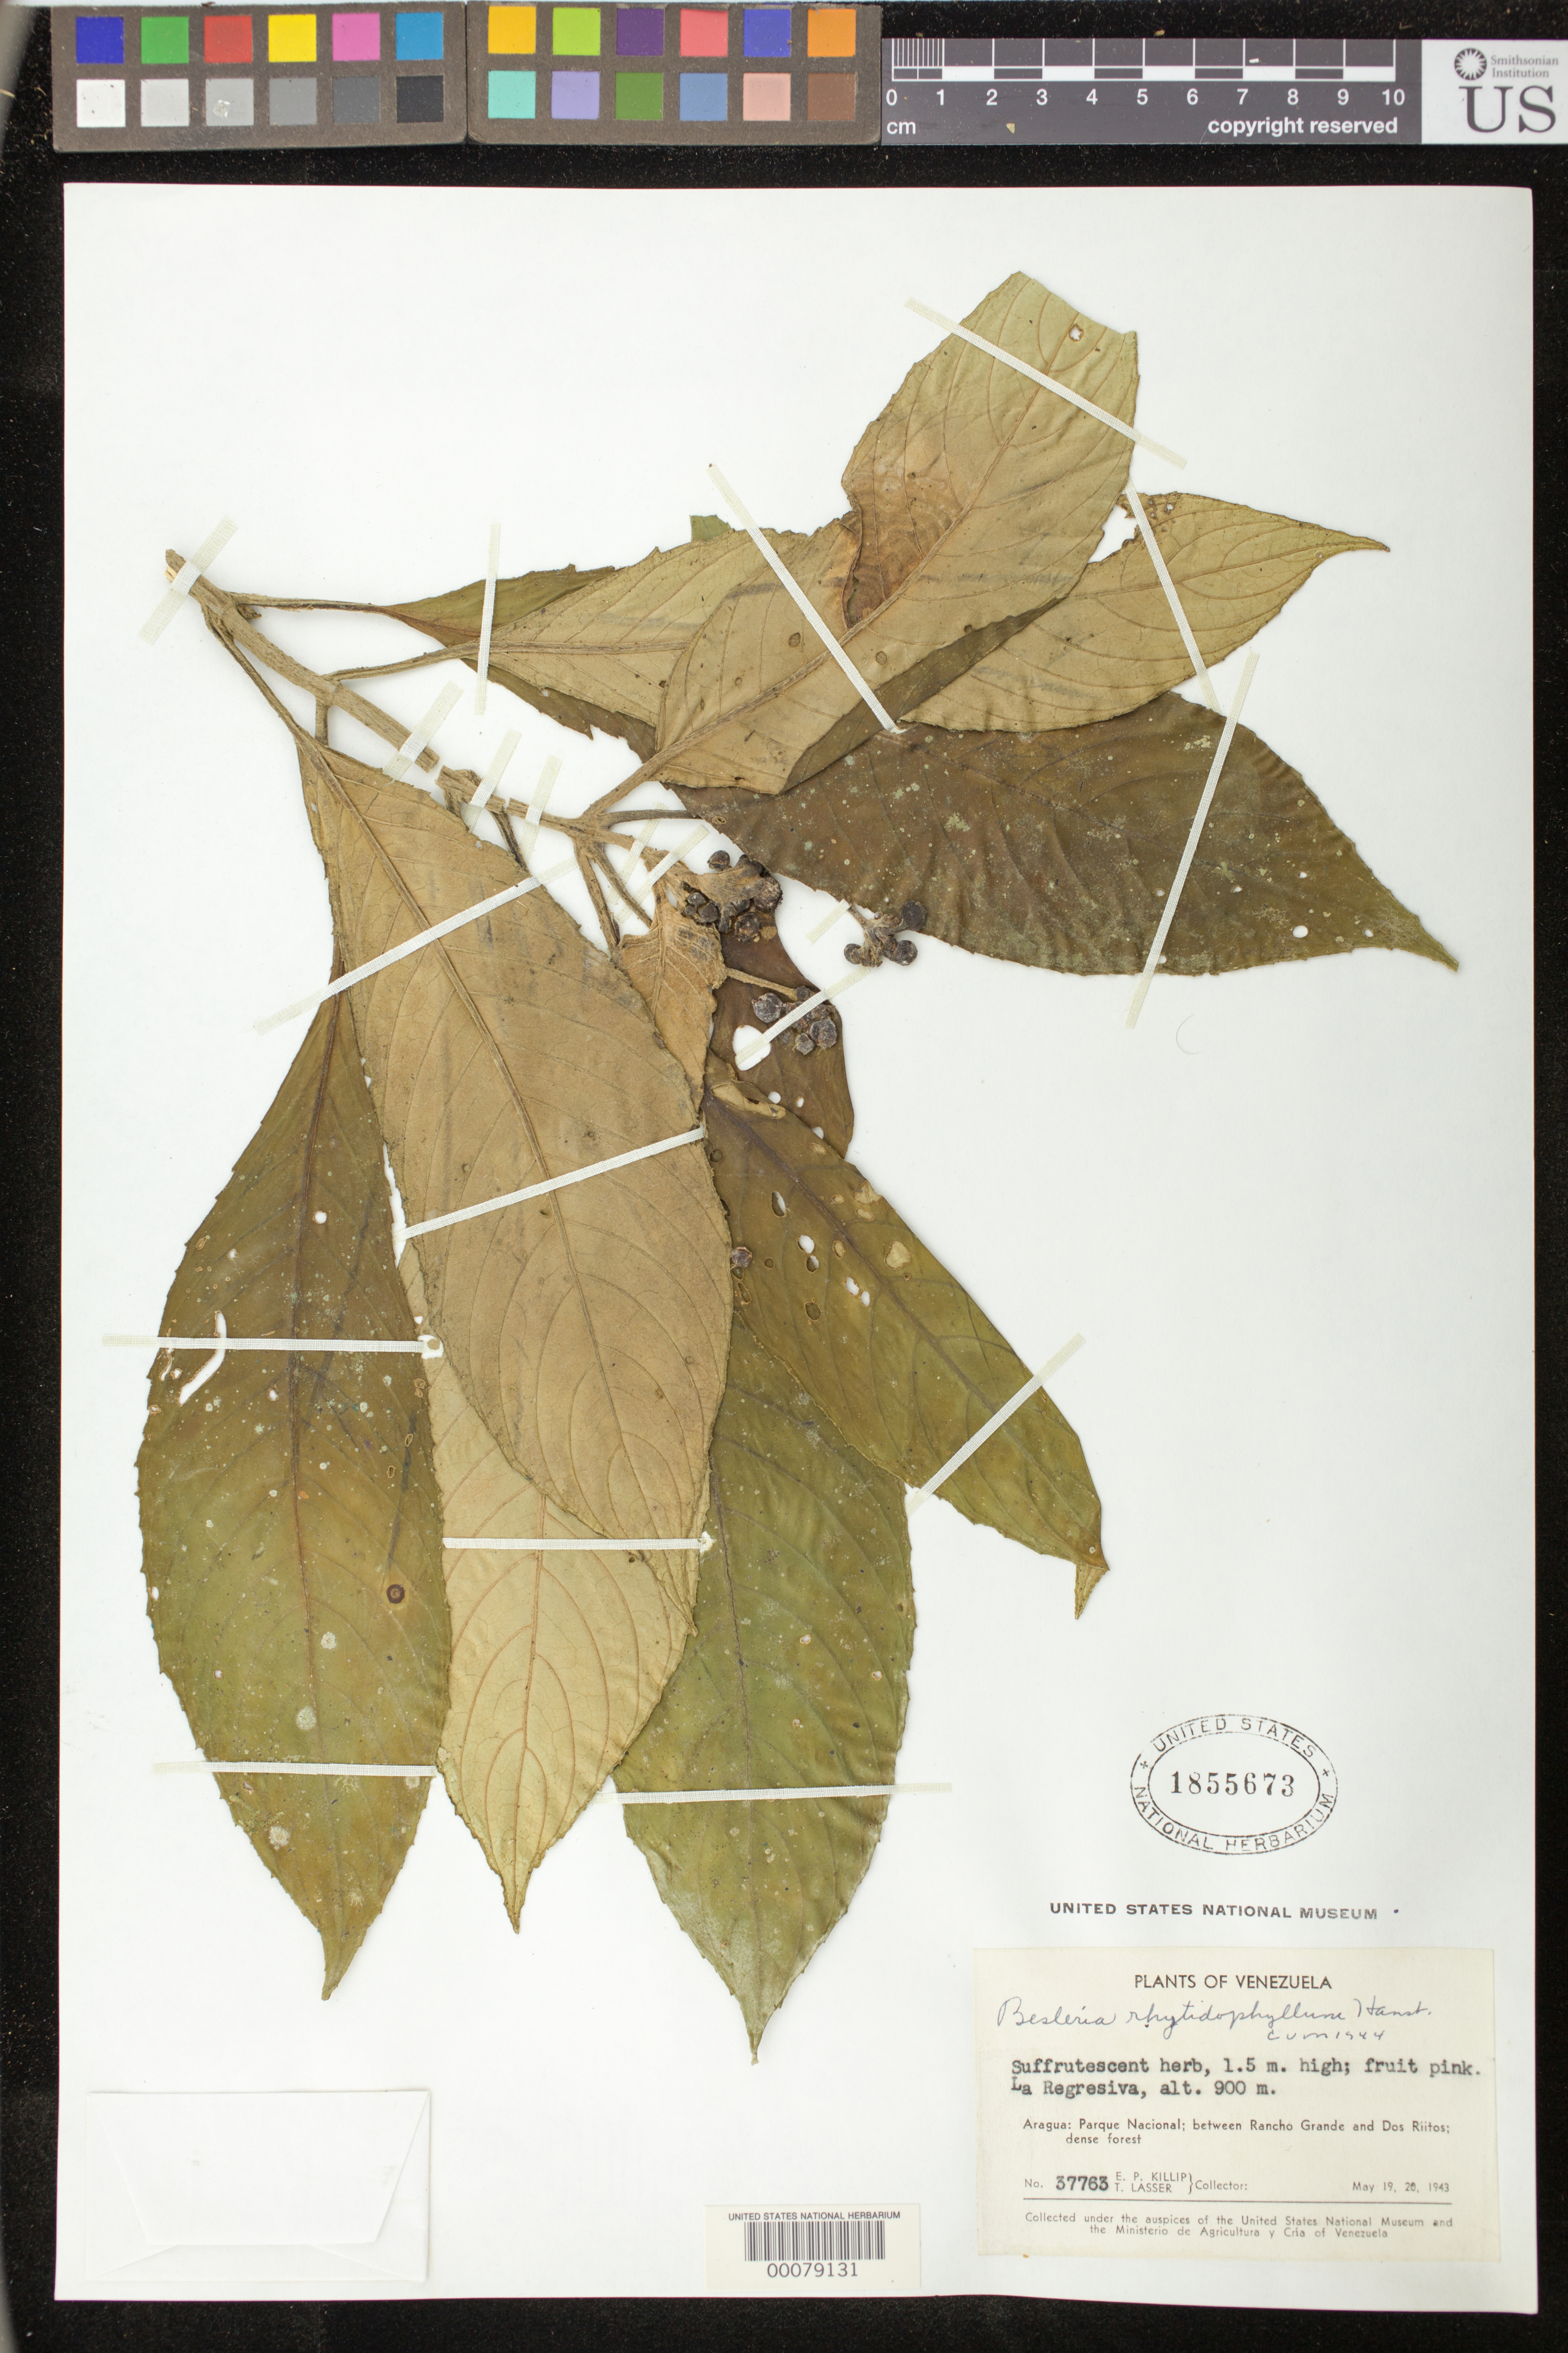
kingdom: Plantae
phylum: Tracheophyta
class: Magnoliopsida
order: Lamiales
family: Gesneriaceae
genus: Besleria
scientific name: Besleria rhytidophyllum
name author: Hanst.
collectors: E. P. Killip & T. Lasser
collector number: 37763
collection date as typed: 19-20 May 1943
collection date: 1943-05-19/1943-05-20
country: Venezuela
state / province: Aragua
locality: Parque Nacional, between Rancho Grande and Dos Riitos, La Regresiva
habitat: Dense forest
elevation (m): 900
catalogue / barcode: US 1855673